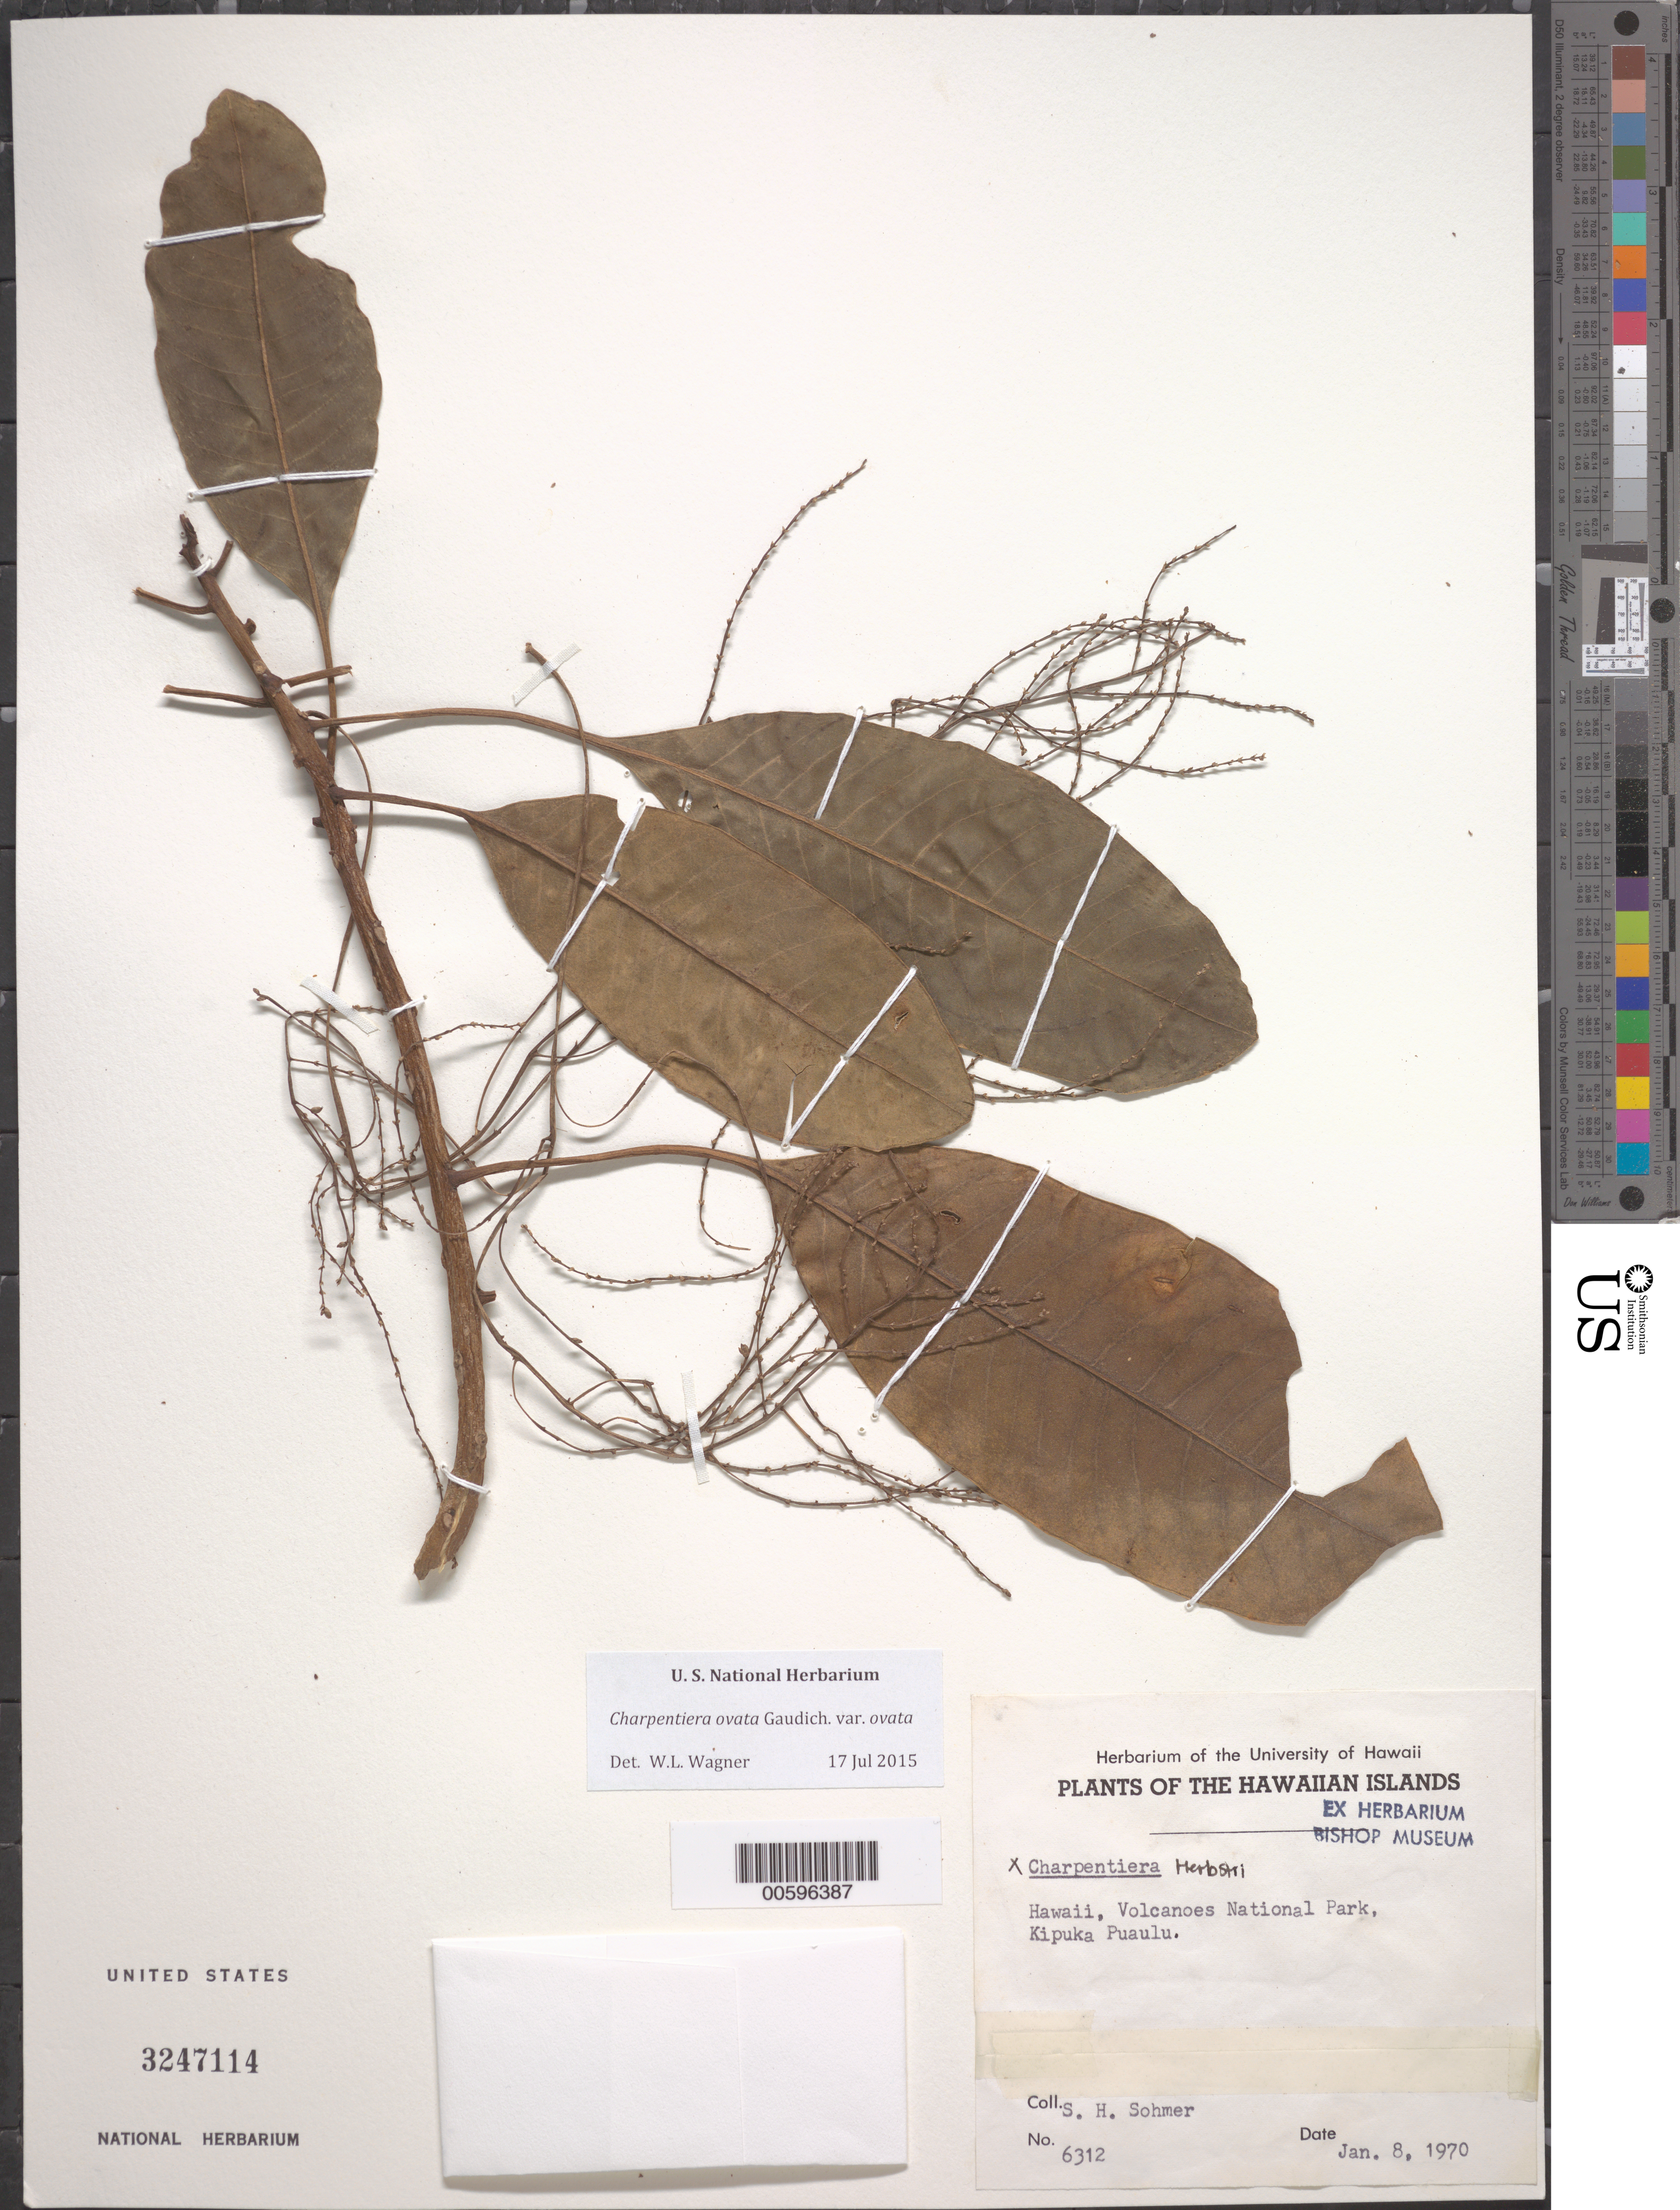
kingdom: Plantae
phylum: Tracheophyta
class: Magnoliopsida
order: Caryophyllales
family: Amaranthaceae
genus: Charpentiera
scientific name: Charpentiera ovata var. ovata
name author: Gaudich.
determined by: Wagner, W. L., (BOT), Smithsonian Institution - National Museum of Natural History (UNITED STATES)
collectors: S. H. Sohmer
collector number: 6312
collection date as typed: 8 Jan 1970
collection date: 1970-01-08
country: United States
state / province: Hawaii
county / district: Hawaii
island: Hawaii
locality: Volcanoes National Park, Kipuka Puaulu.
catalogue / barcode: US 3247114